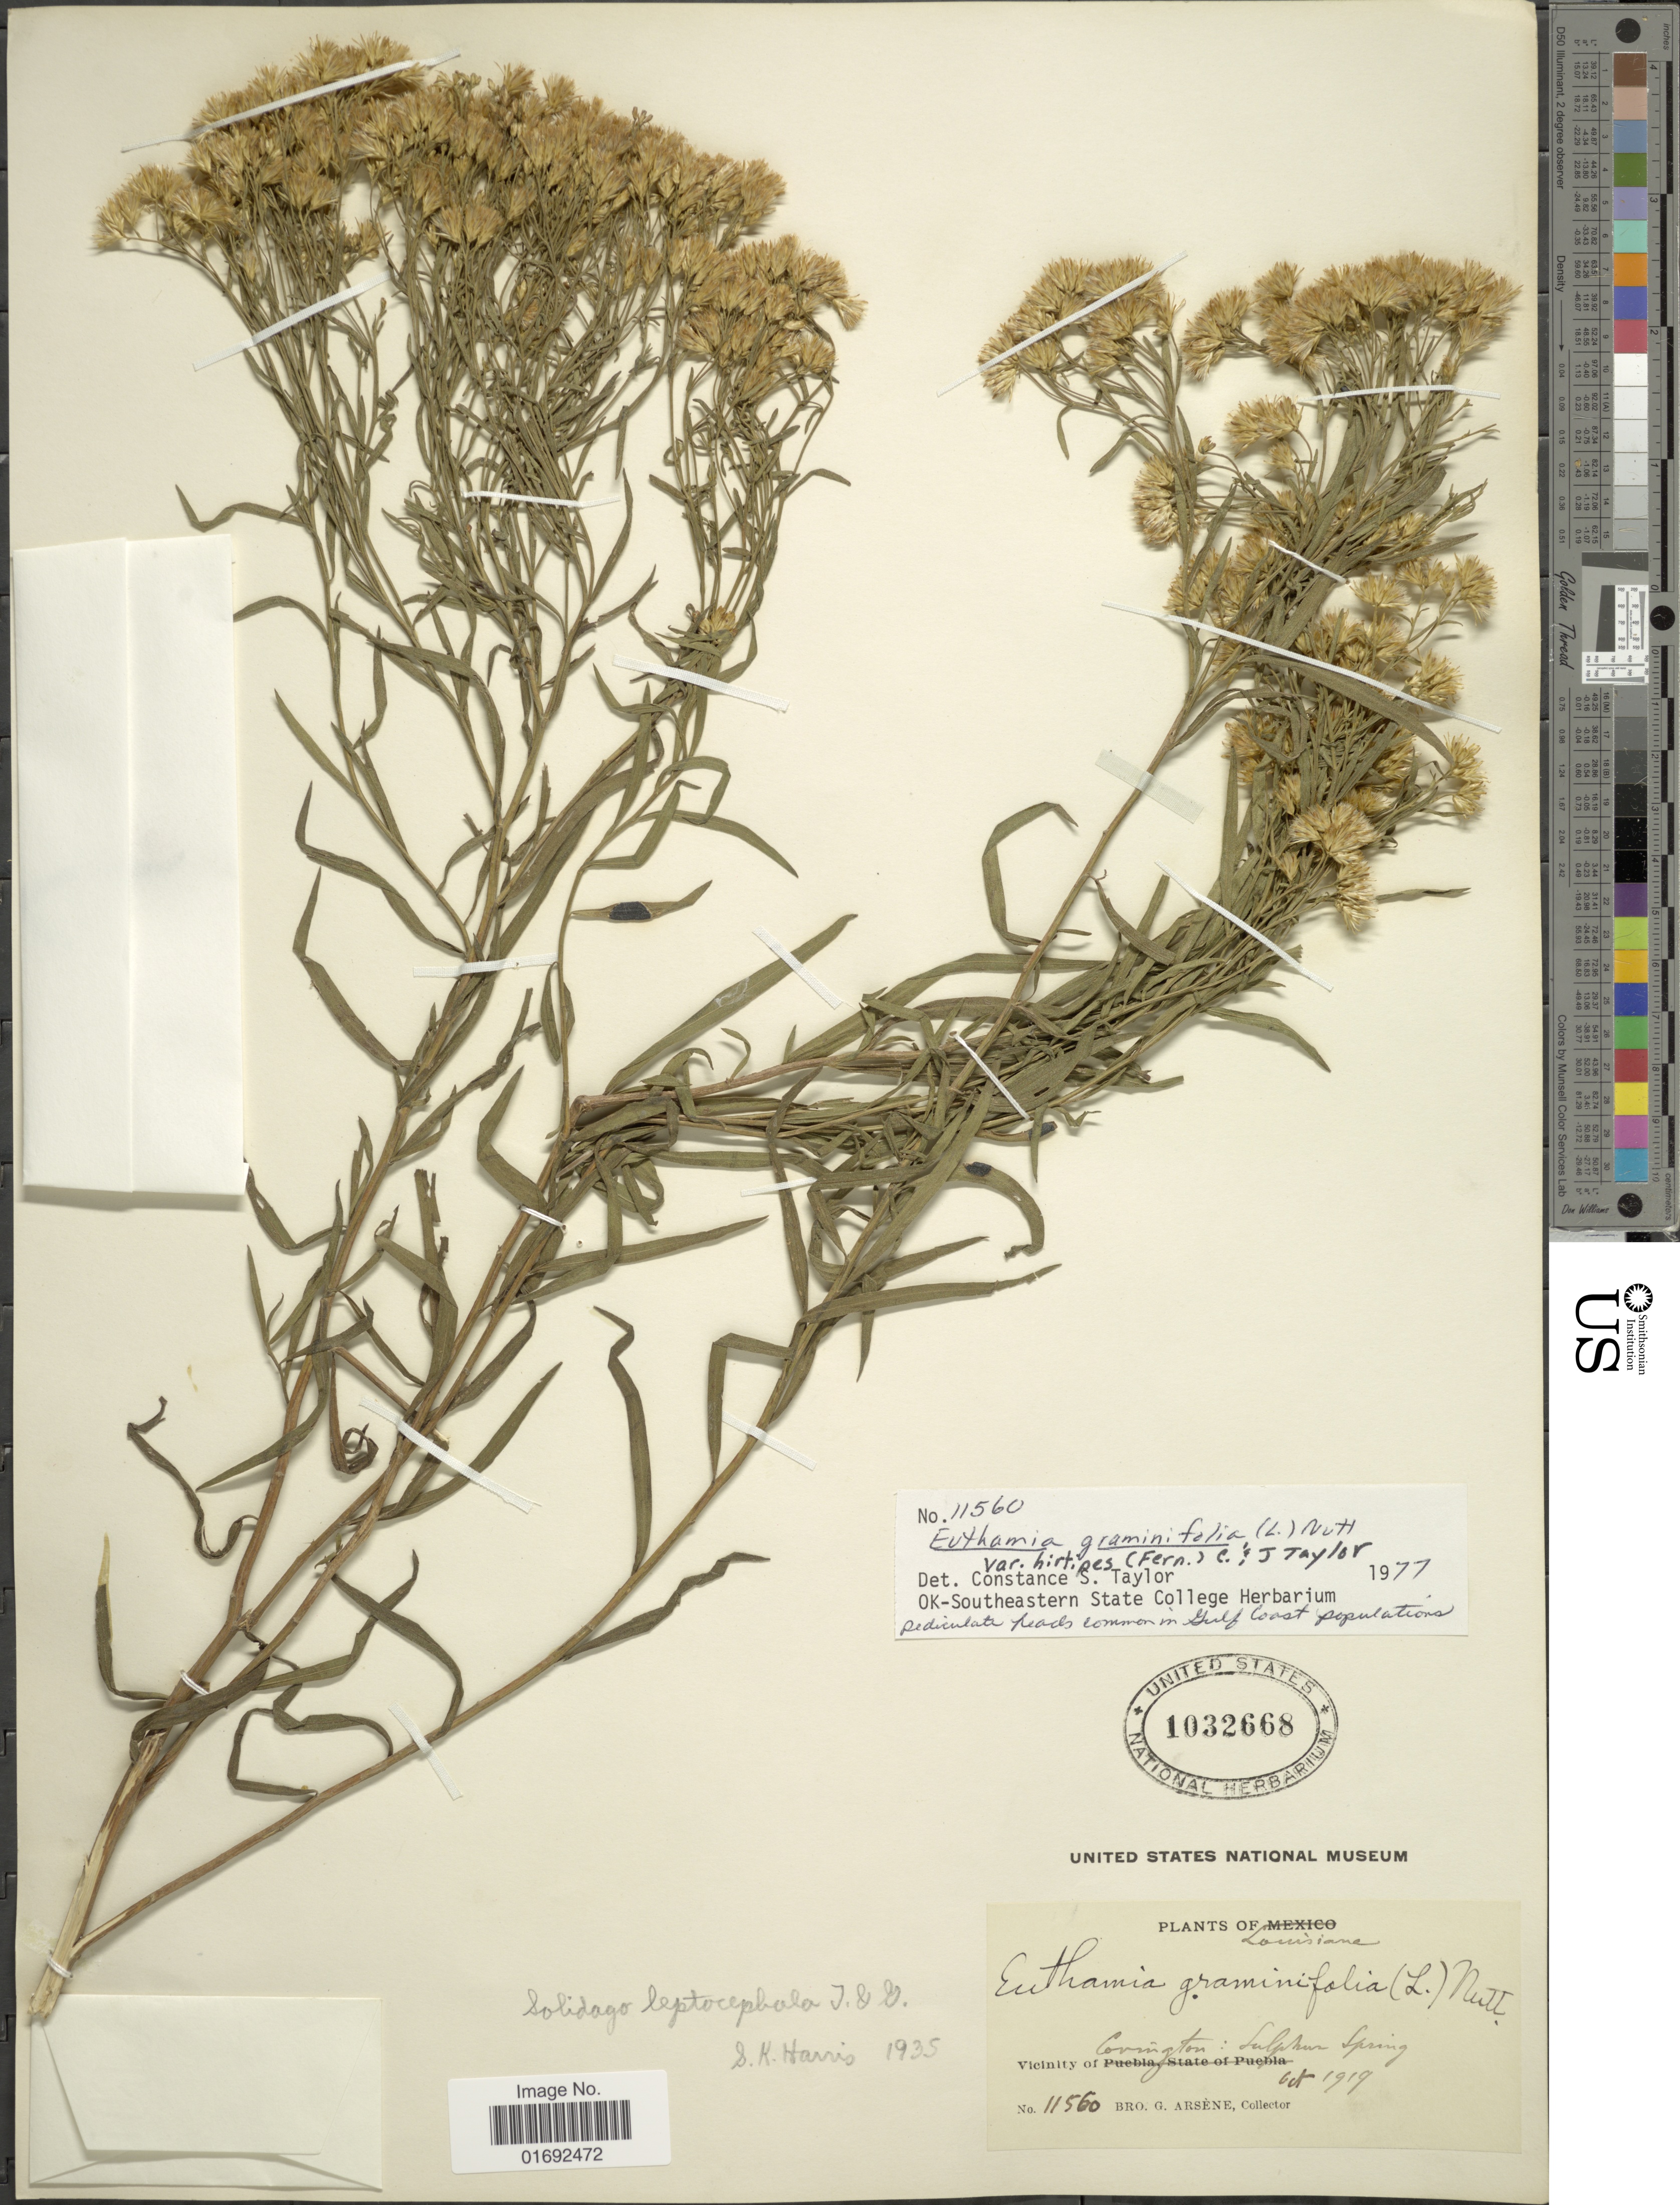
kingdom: Plantae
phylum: Tracheophyta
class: Magnoliopsida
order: Asterales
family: Asteraceae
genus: Euthamia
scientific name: Euthamia scabra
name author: S.W. Greene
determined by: Urbatsch, Lowell E., Curator (LSU), Louisiana State University (UNITED STATES)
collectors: Bro. G. Arsène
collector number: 11560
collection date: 1919-10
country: United States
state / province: Louisiana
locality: Vicinity of Covington, Sulphur Spring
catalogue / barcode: US 1032668